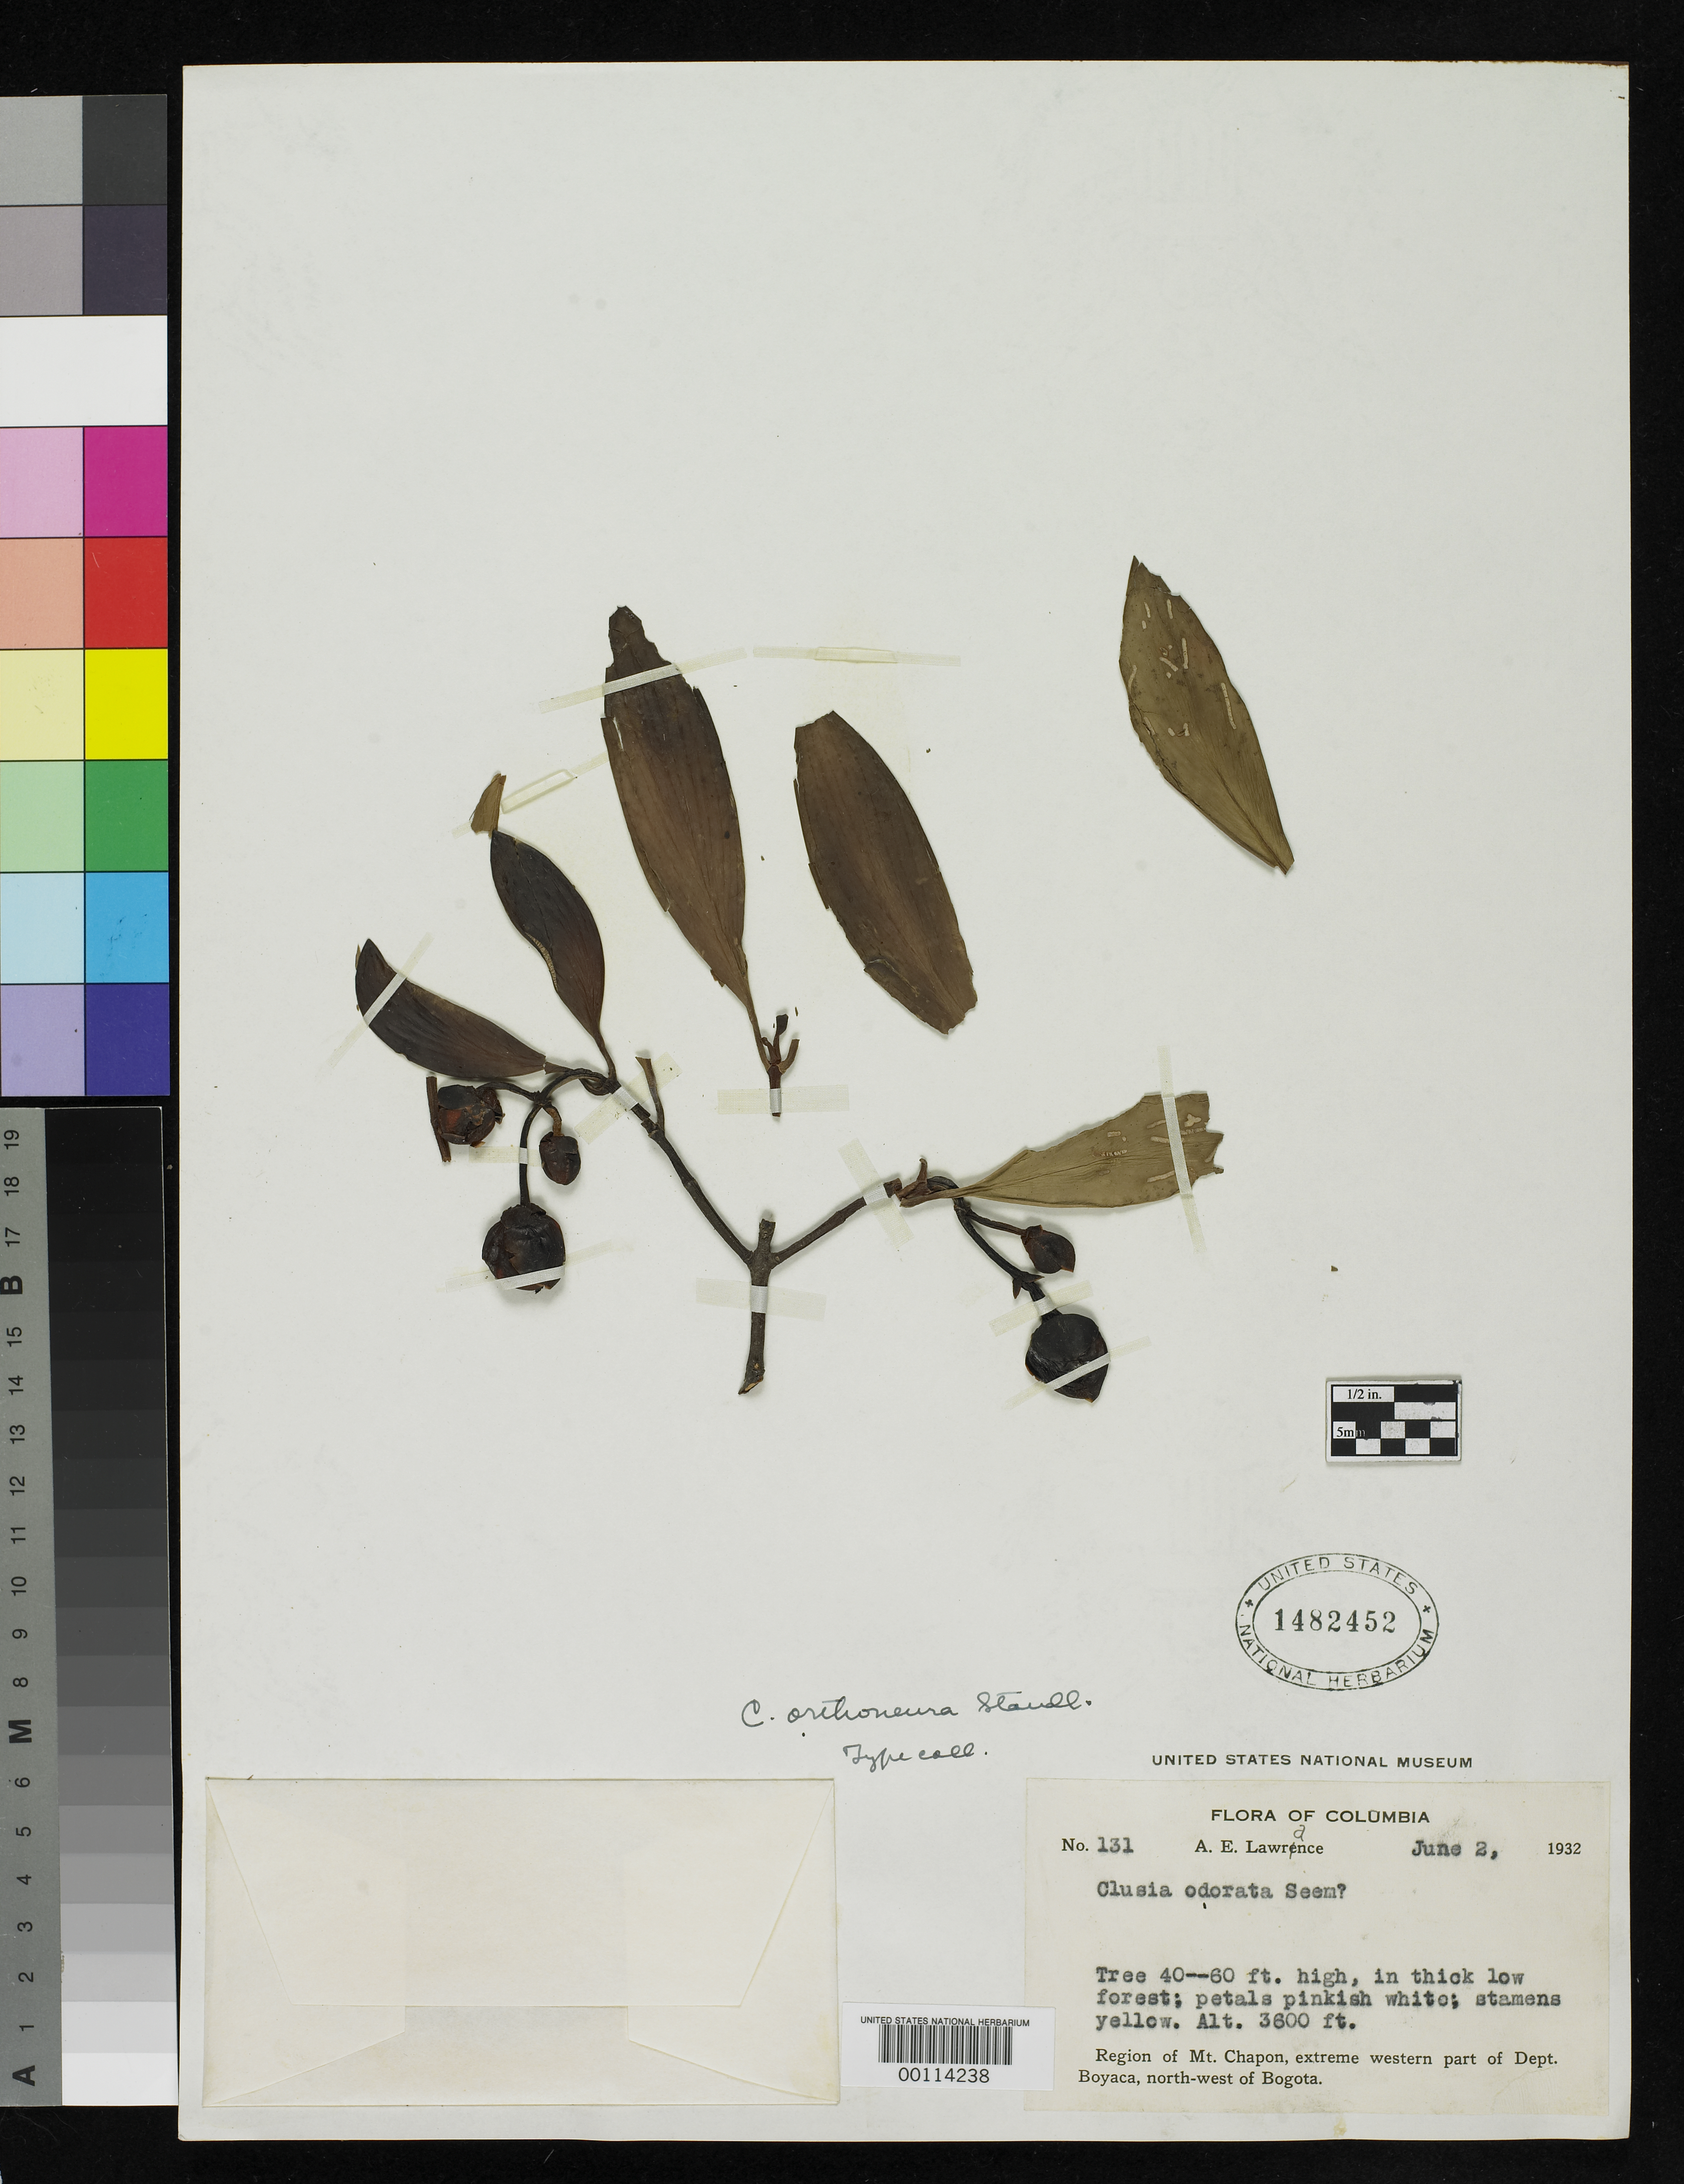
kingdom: Plantae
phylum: Tracheophyta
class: Magnoliopsida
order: Malpighiales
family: Clusiaceae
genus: Clusia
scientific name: Clusia orthoneura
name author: Standl.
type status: Isotype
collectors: A. Lawrance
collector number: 131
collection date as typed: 02 Jan 1932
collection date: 1932-01-02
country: Colombia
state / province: Boyacá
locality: Mt. Chapon, NW of Bogota.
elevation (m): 1097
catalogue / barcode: US 1482452